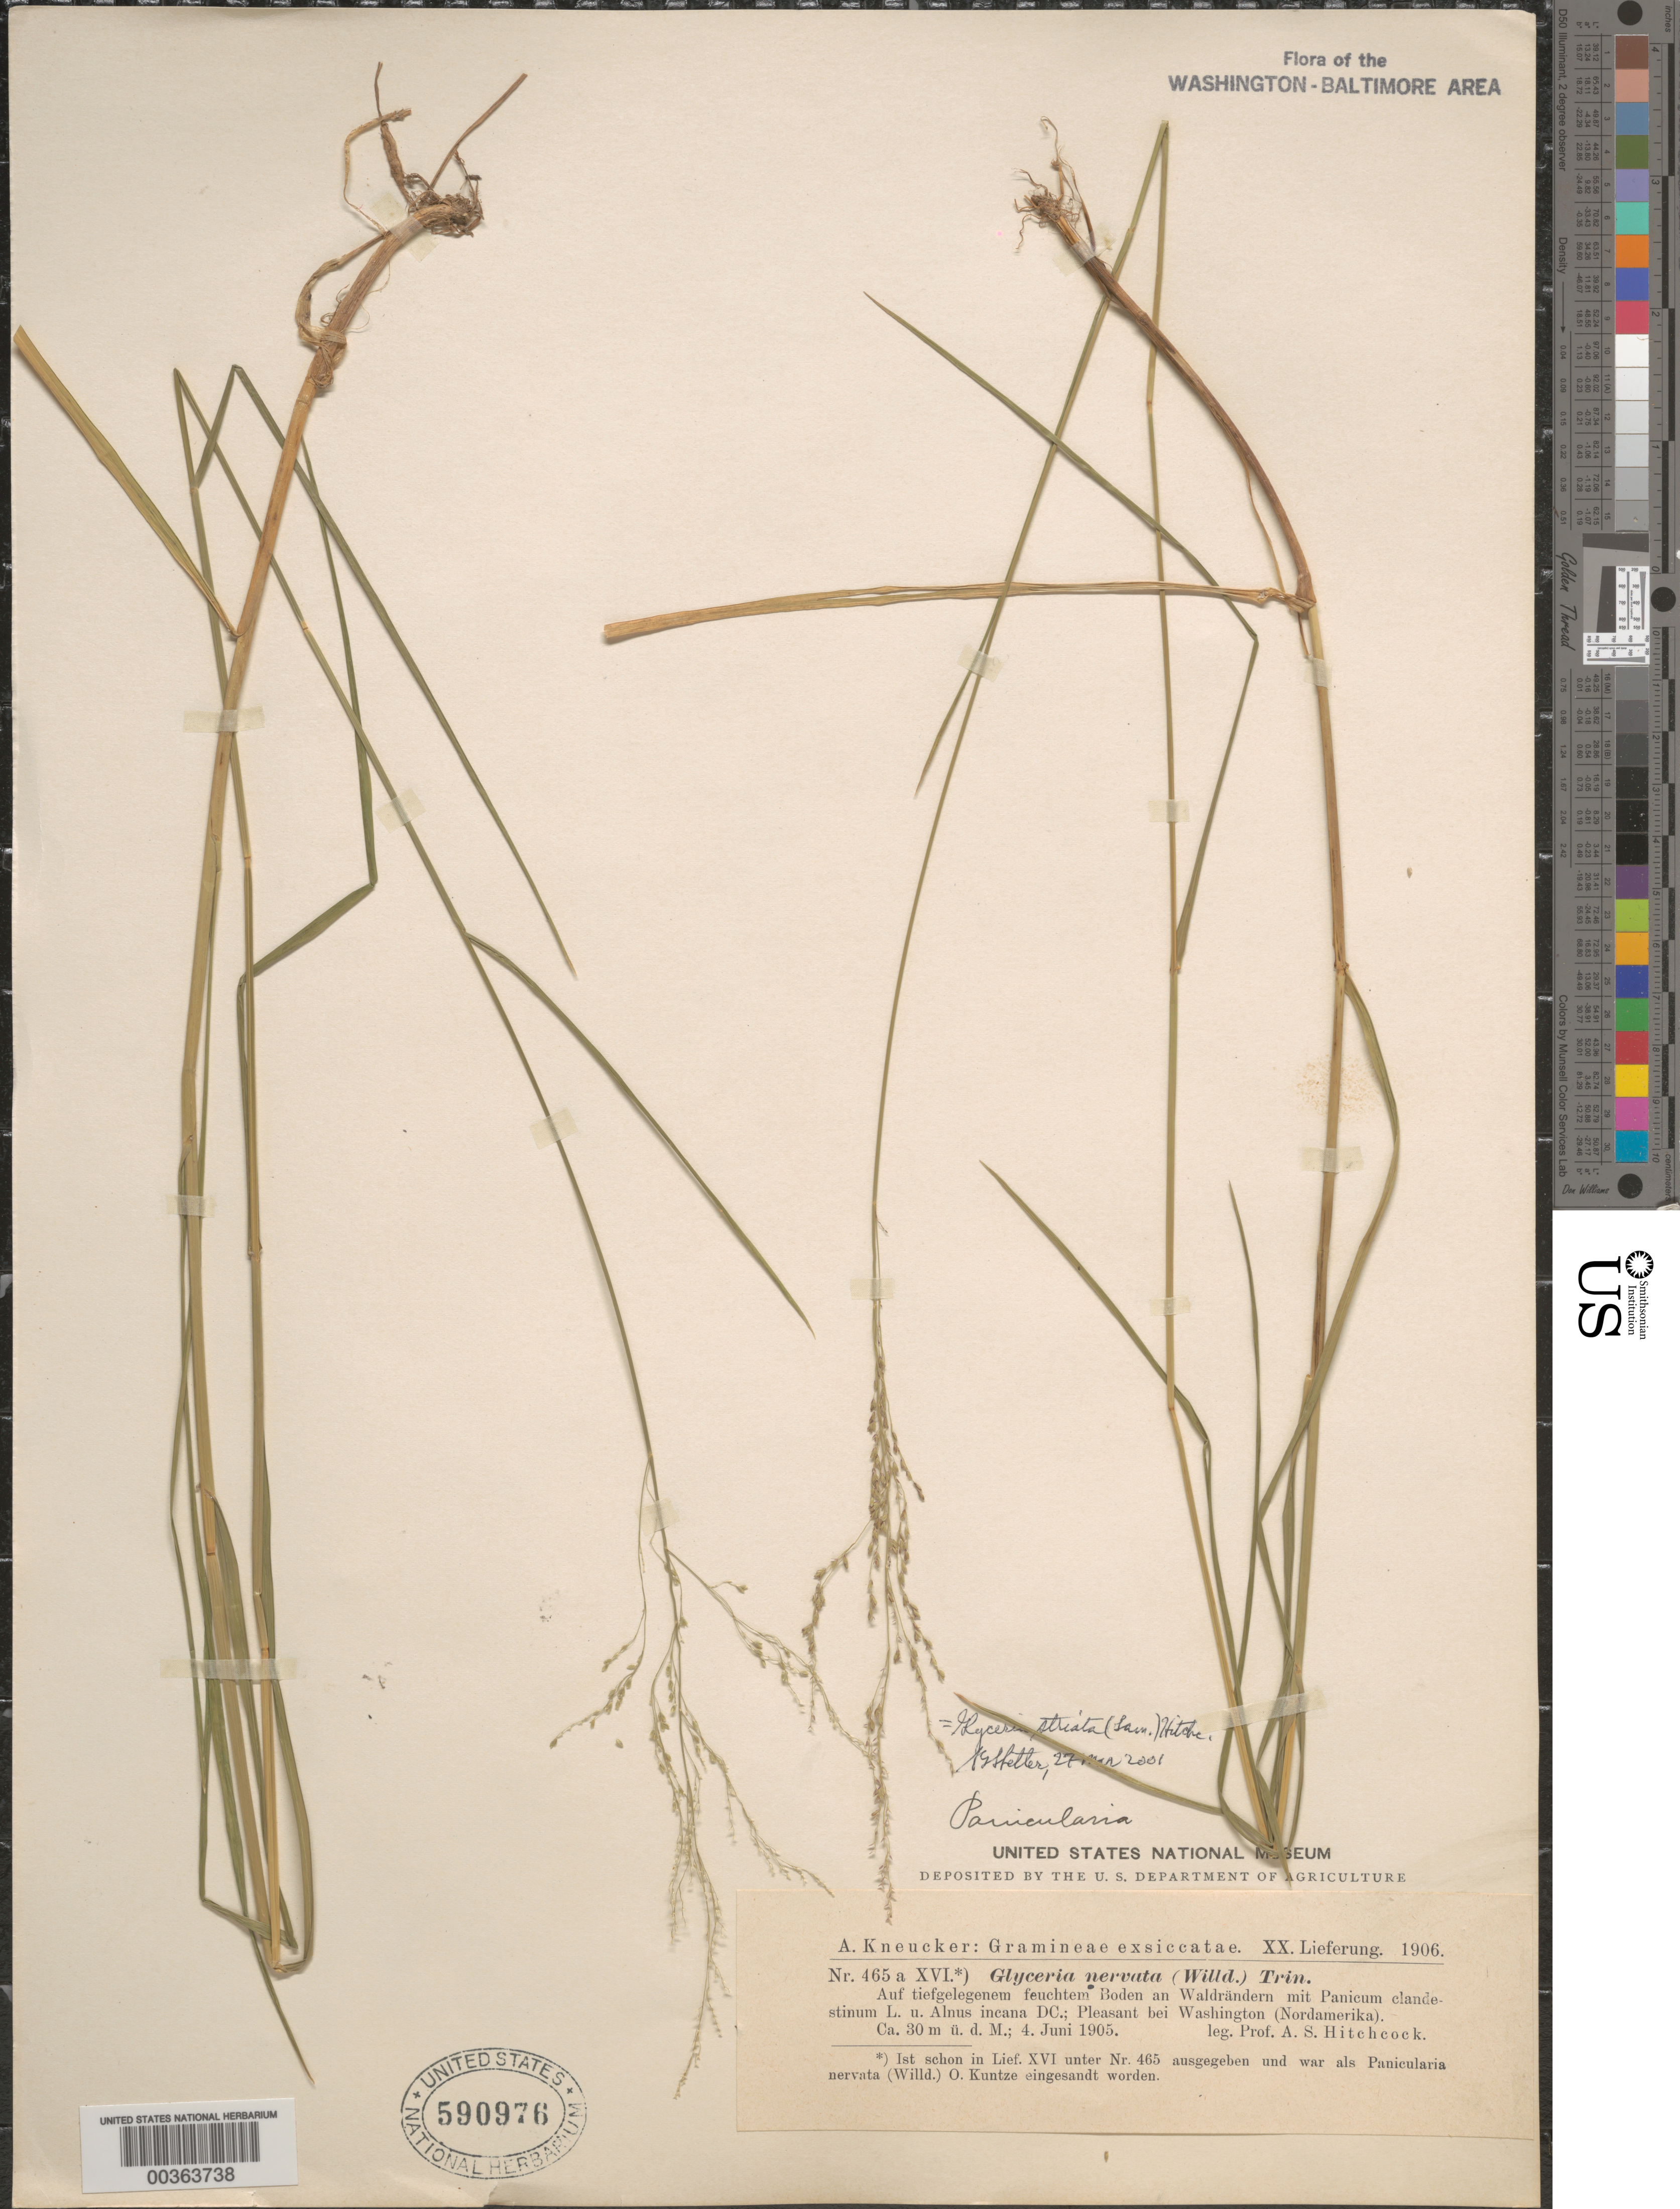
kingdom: Plantae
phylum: Tracheophyta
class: Liliopsida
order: Poales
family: Poaceae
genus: Glyceria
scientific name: Glyceria striata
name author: (Lam.) Hitchc.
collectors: A. S. Hitchcock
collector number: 465A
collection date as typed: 04 Jun 1905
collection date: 1905-06-04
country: United States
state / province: District of Columbia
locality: Washington DC area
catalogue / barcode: US 590976